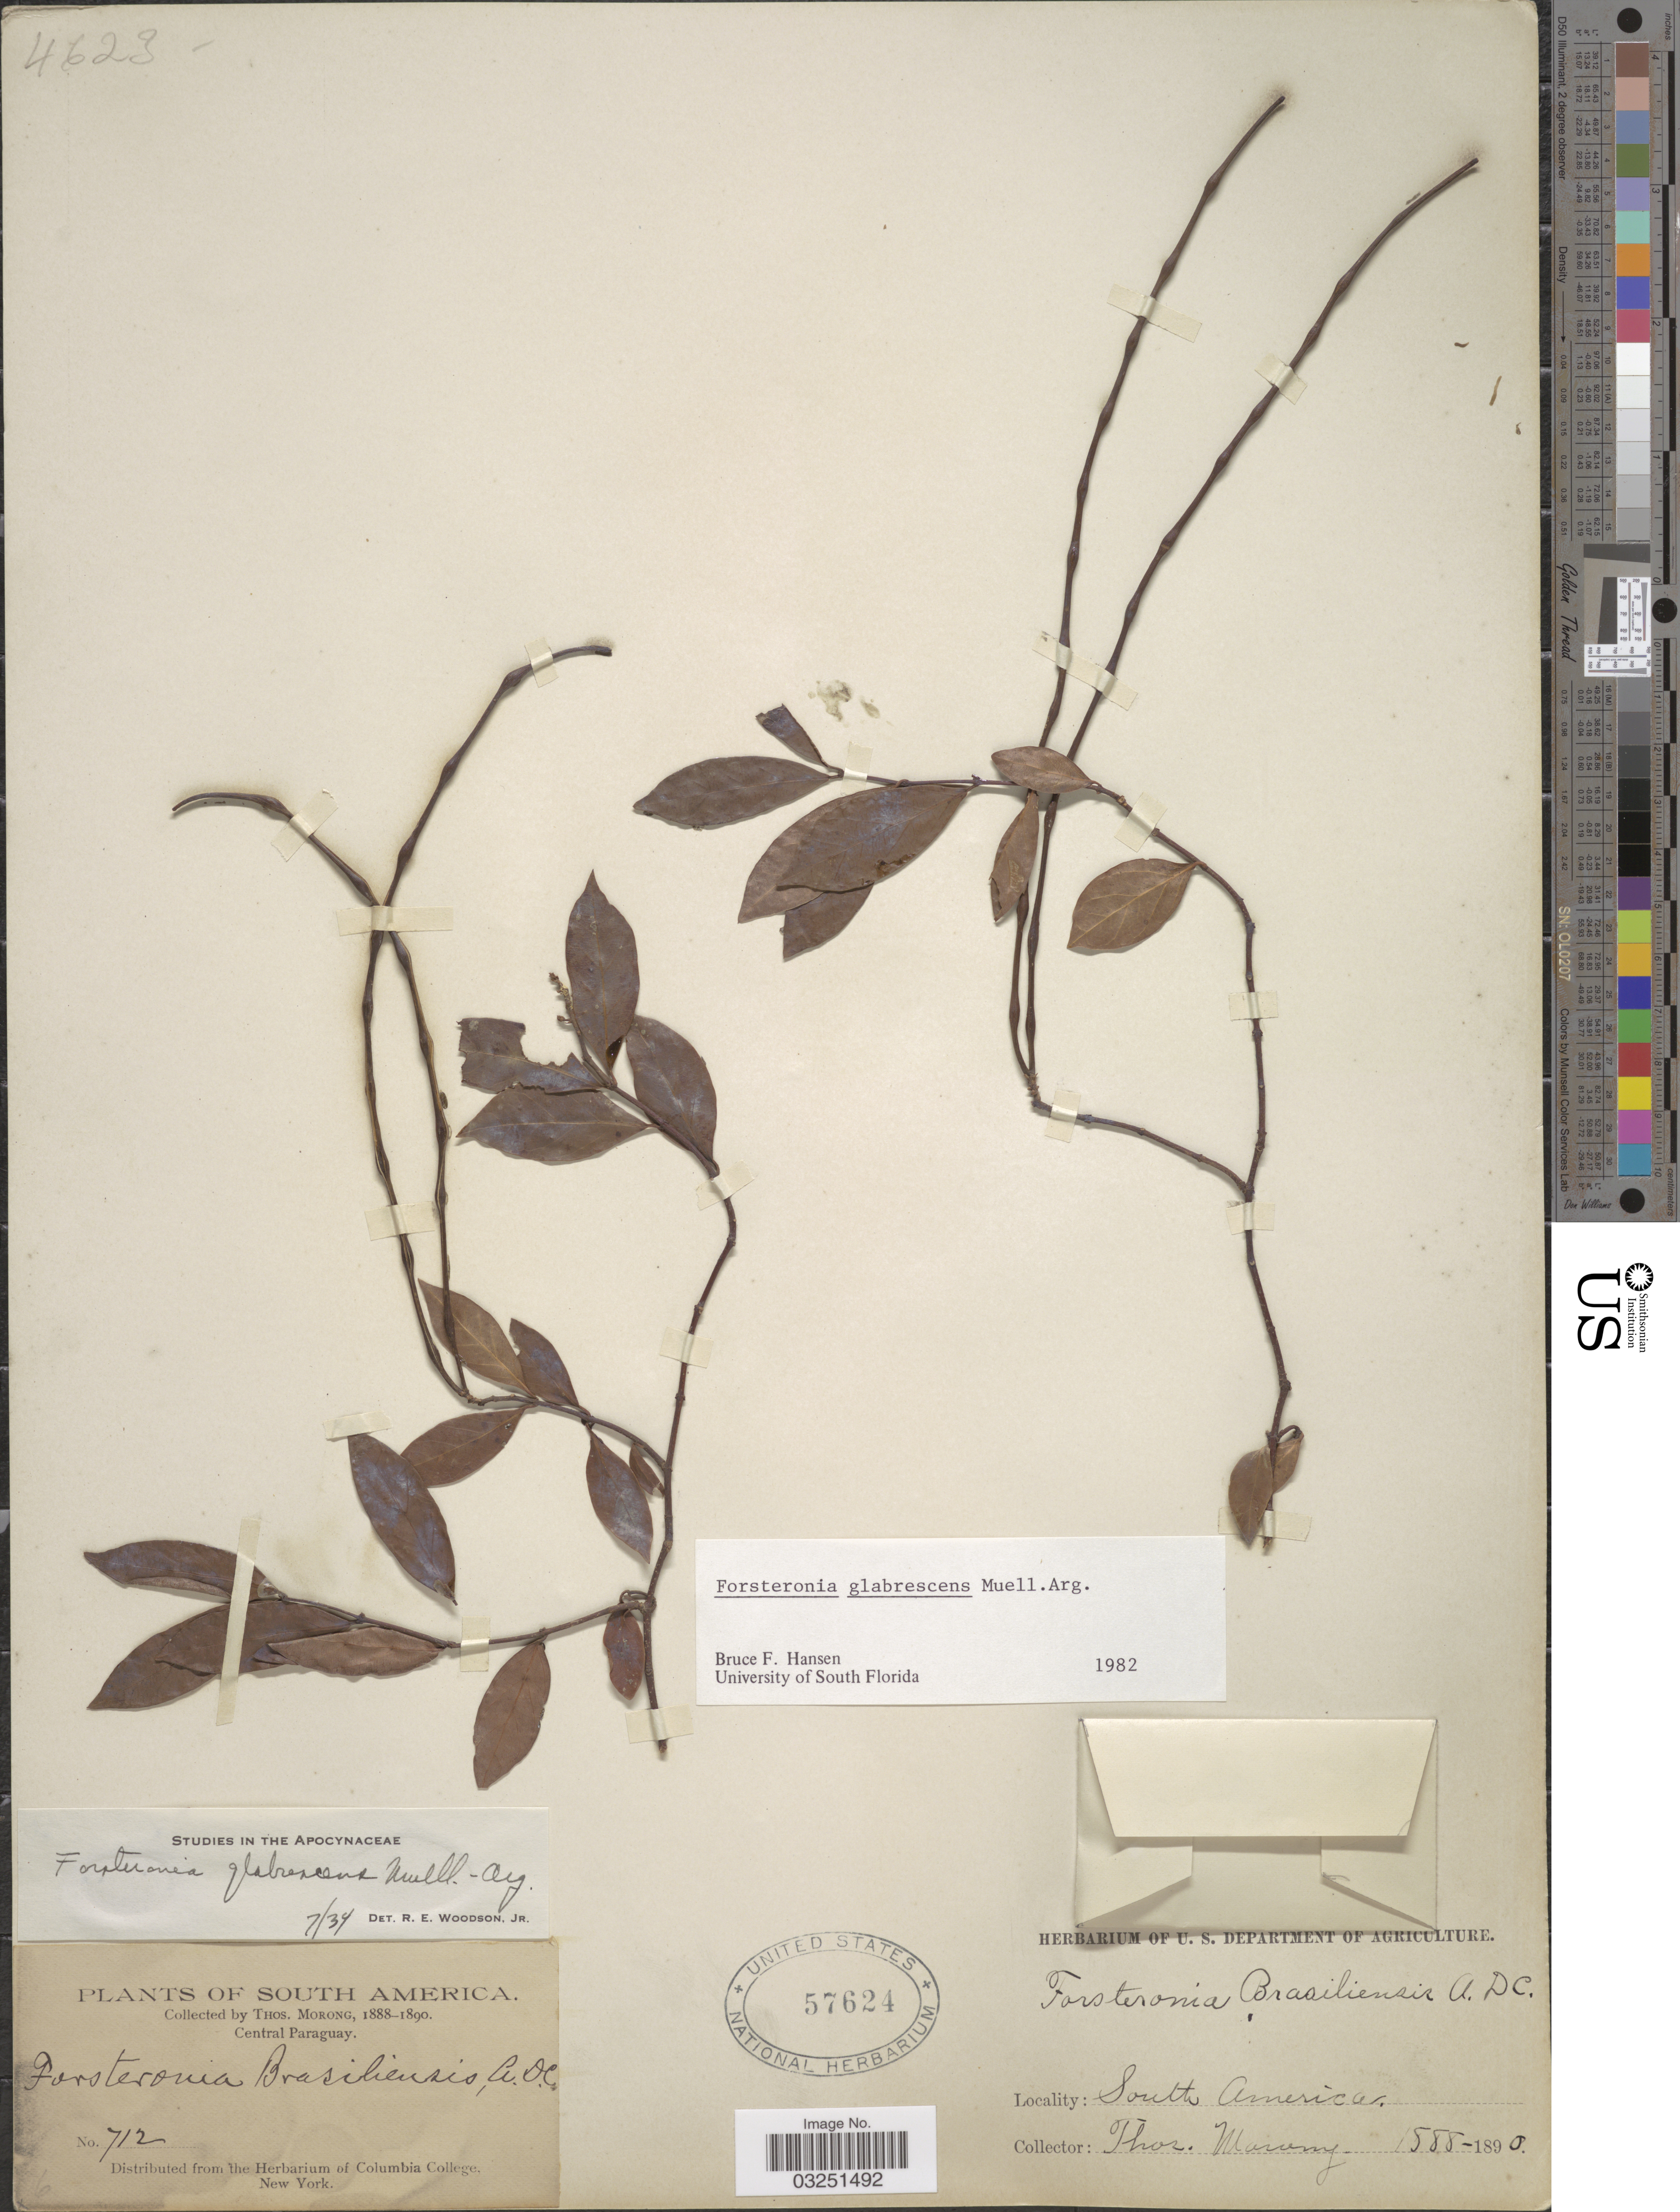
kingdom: Plantae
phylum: Tracheophyta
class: Magnoliopsida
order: Gentianales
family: Apocynaceae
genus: Forsteronia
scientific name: Forsteronia glabrescens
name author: Müll. Arg.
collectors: ex herb. T. Morong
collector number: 712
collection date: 1888/1890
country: Paraguay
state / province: Central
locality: Central Paraguay.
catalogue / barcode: US 57624